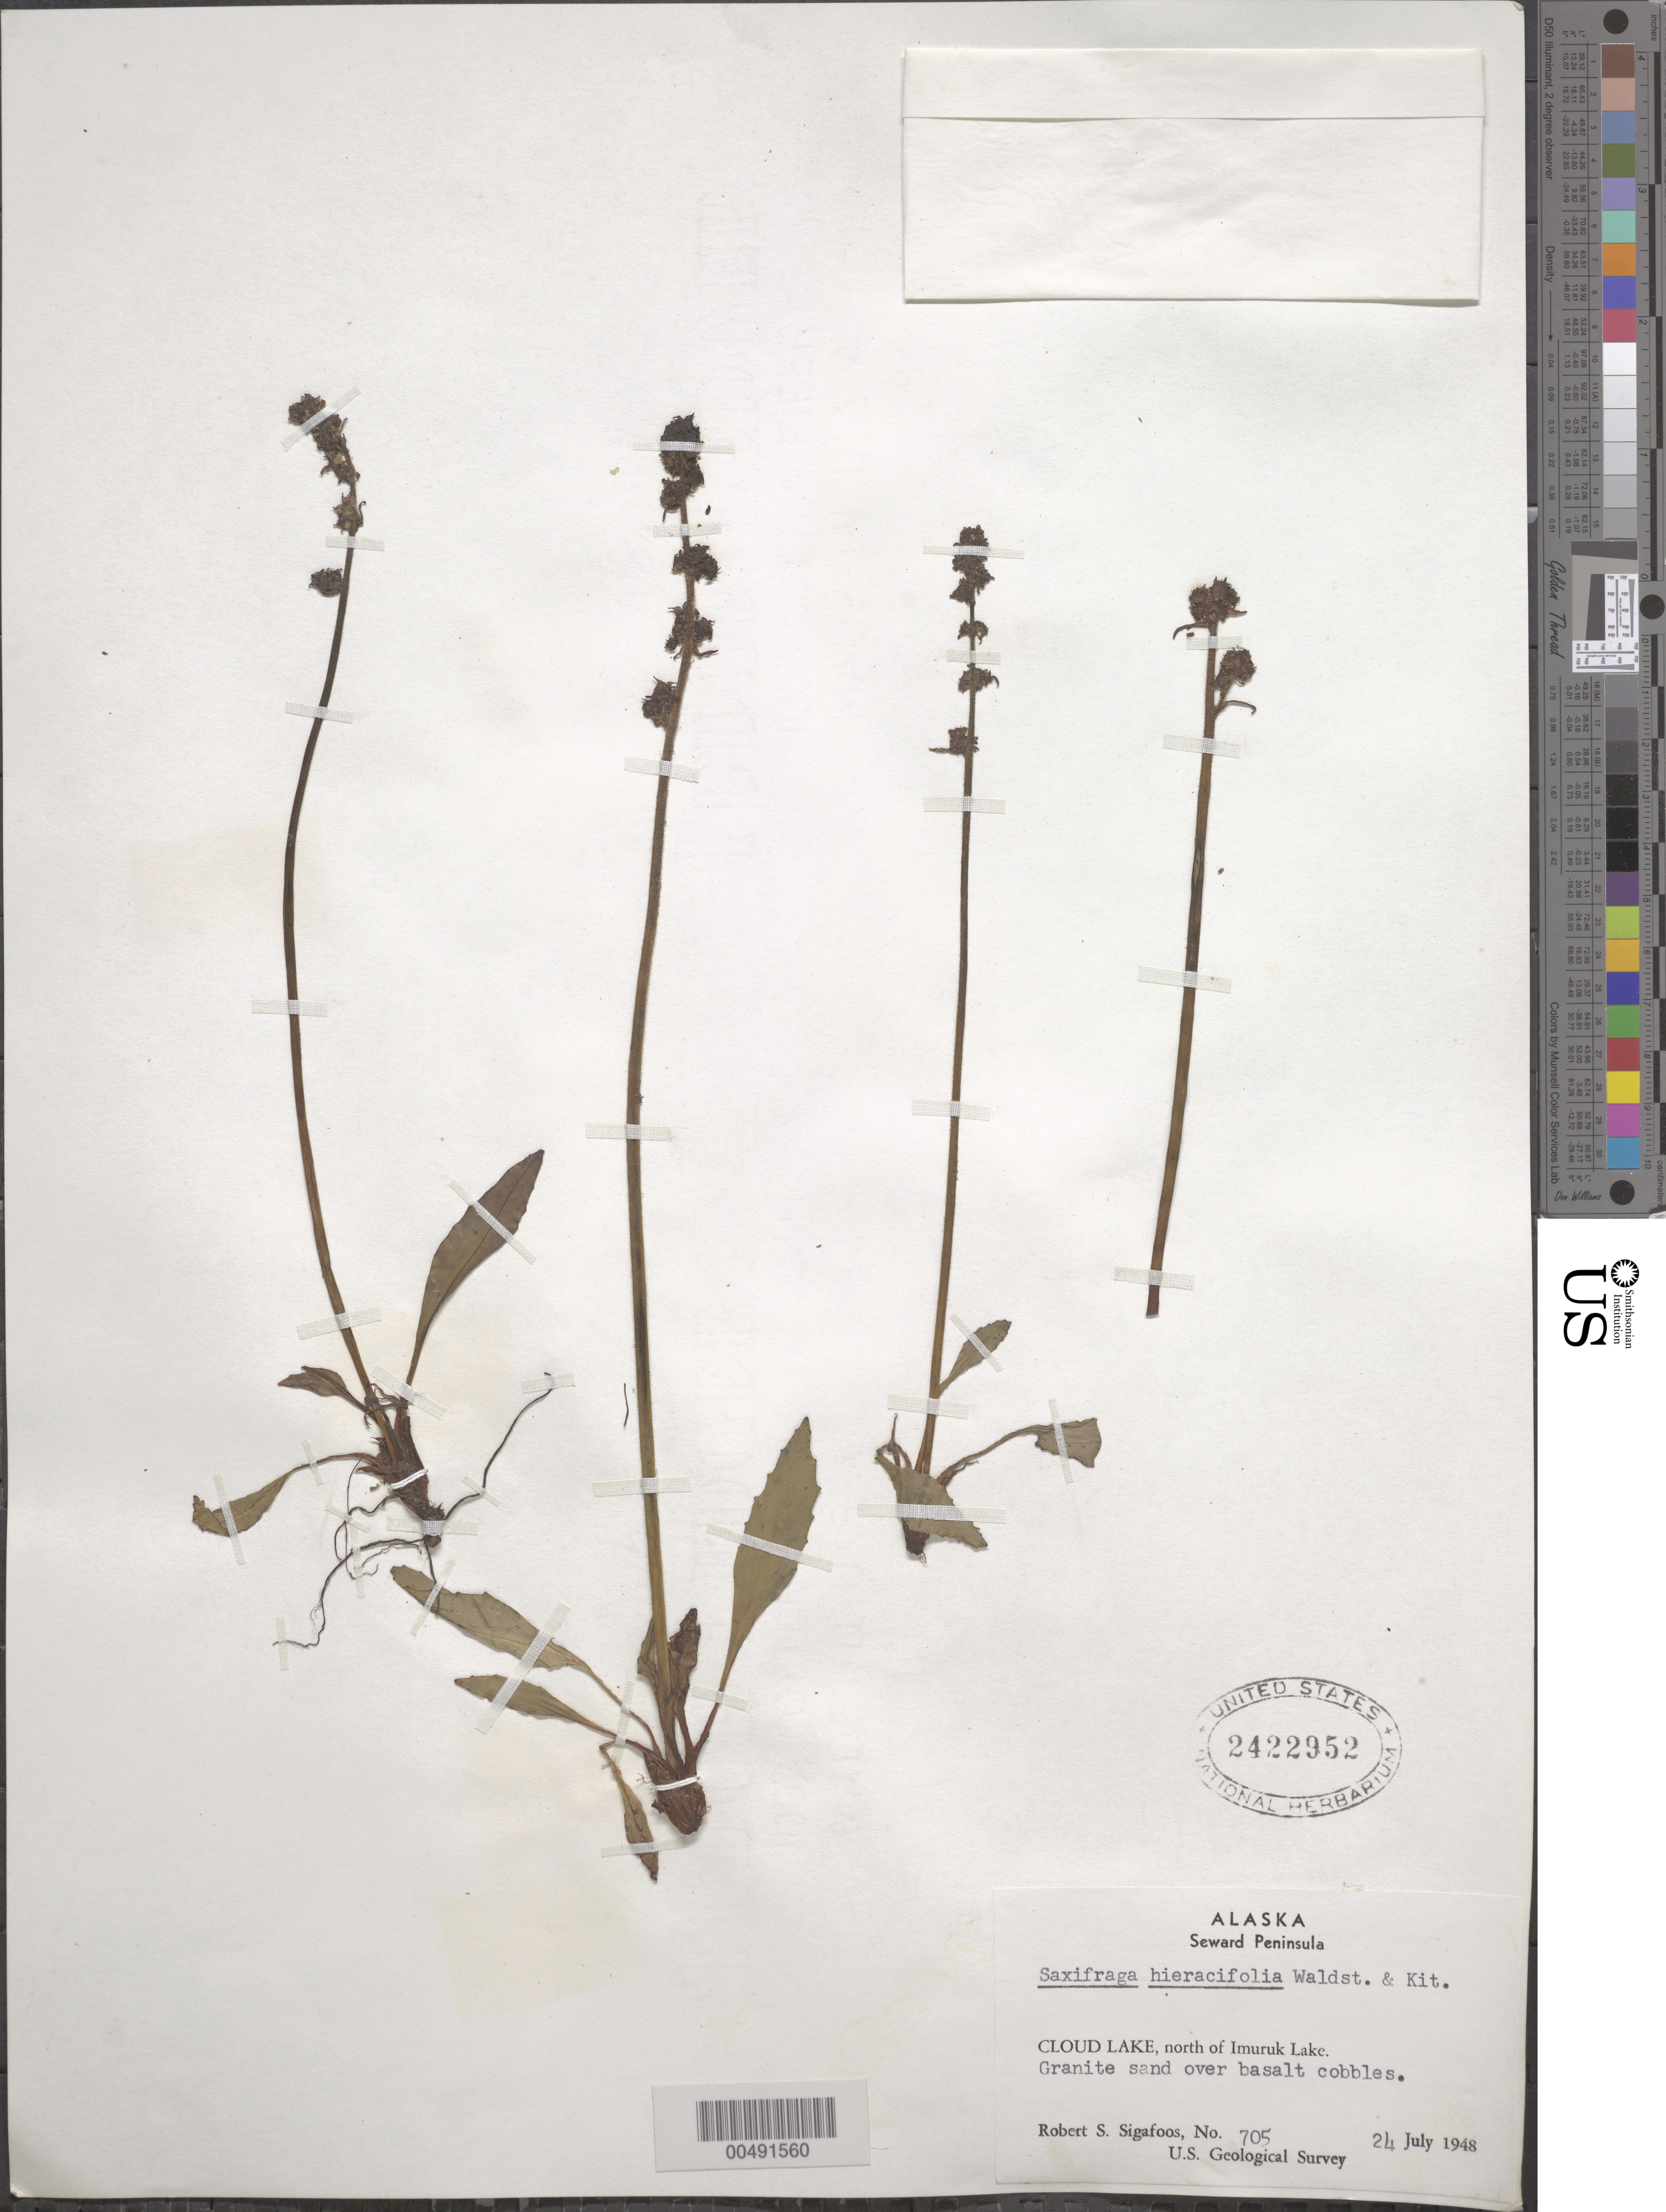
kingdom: Plantae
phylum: Tracheophyta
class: Magnoliopsida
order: Saxifragales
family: Saxifragaceae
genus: Micranthes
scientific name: Micranthes hieraciifolia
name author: (Waldst. & Kit. ex Willd.) Haw.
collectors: R. Sigafoos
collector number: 705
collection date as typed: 24 Jul 1948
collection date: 1948-07-24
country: United States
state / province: Alaska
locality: Seward Peninsula, Cloud Lake, north of Imuruk Lake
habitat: granite sand over basalt cobbles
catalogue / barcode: US 2422952